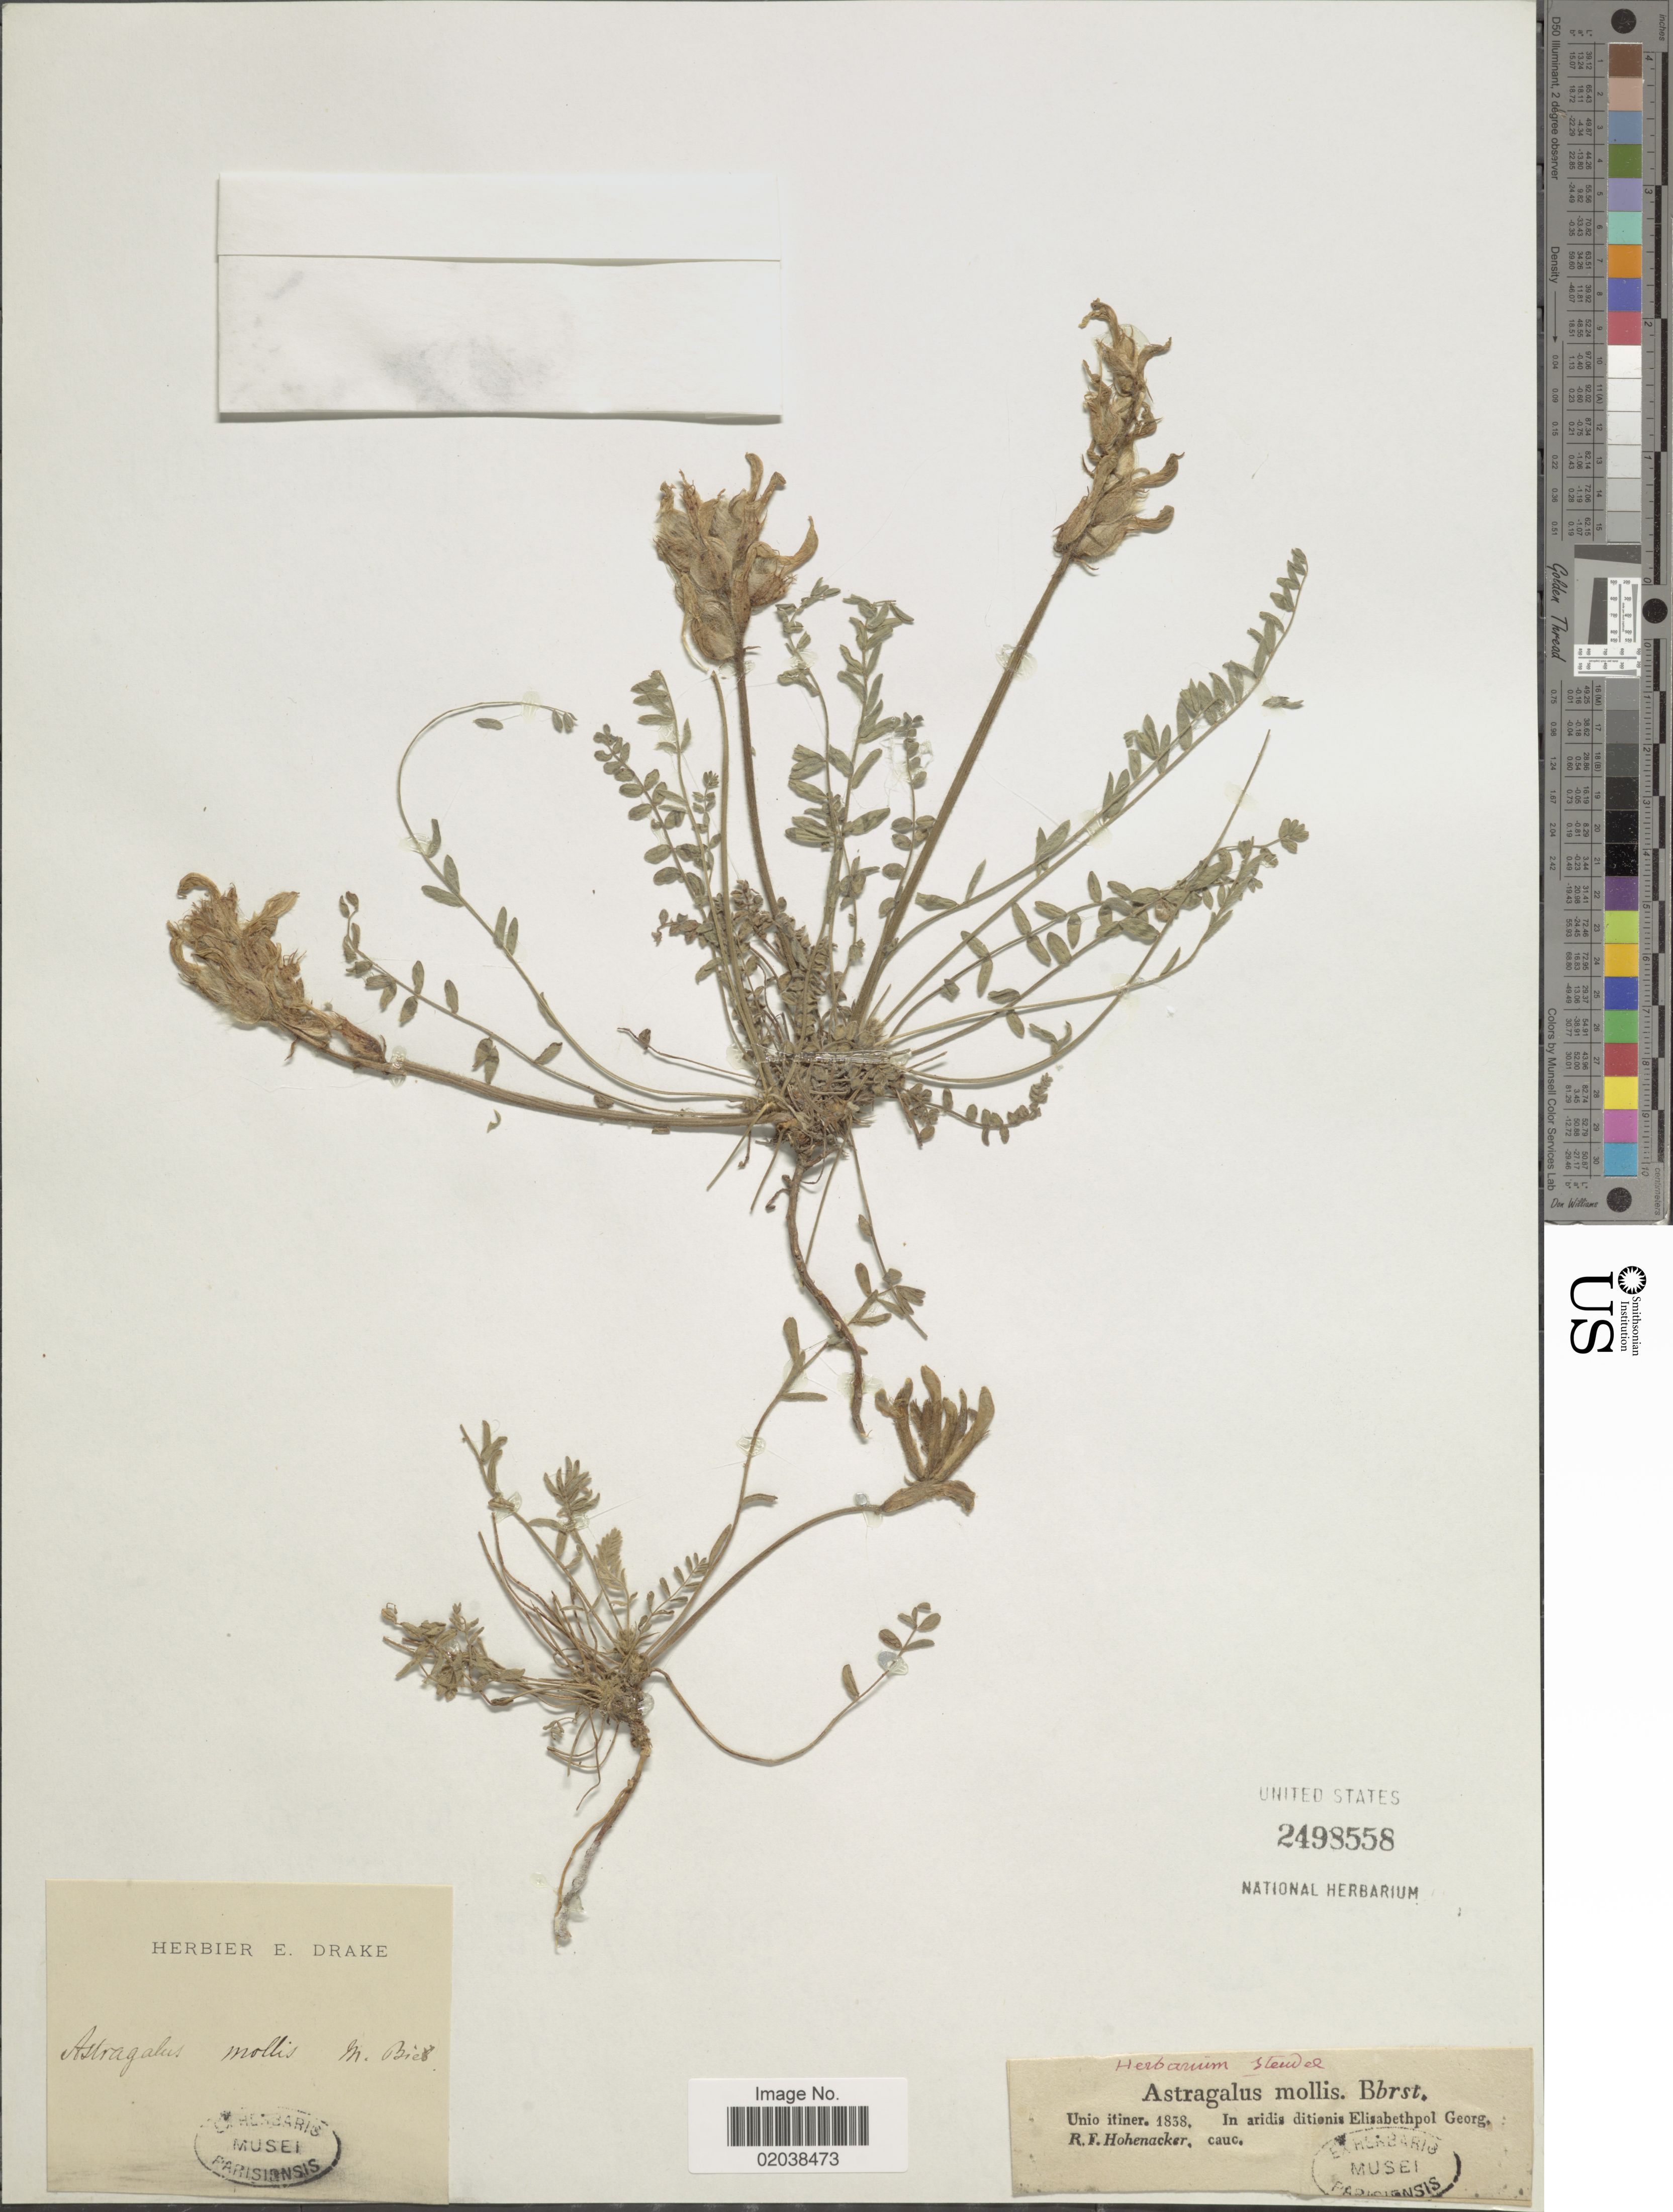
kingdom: Plantae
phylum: Tracheophyta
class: Magnoliopsida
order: Fabales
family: Fabaceae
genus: Astragalus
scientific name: Astragalus mollis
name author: M. Bieb.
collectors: R. F. Hohenacker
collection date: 1938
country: Armenia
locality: Unio itiner. In aridis ditionis Elisabethpol Georg. cauc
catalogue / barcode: US 2498558